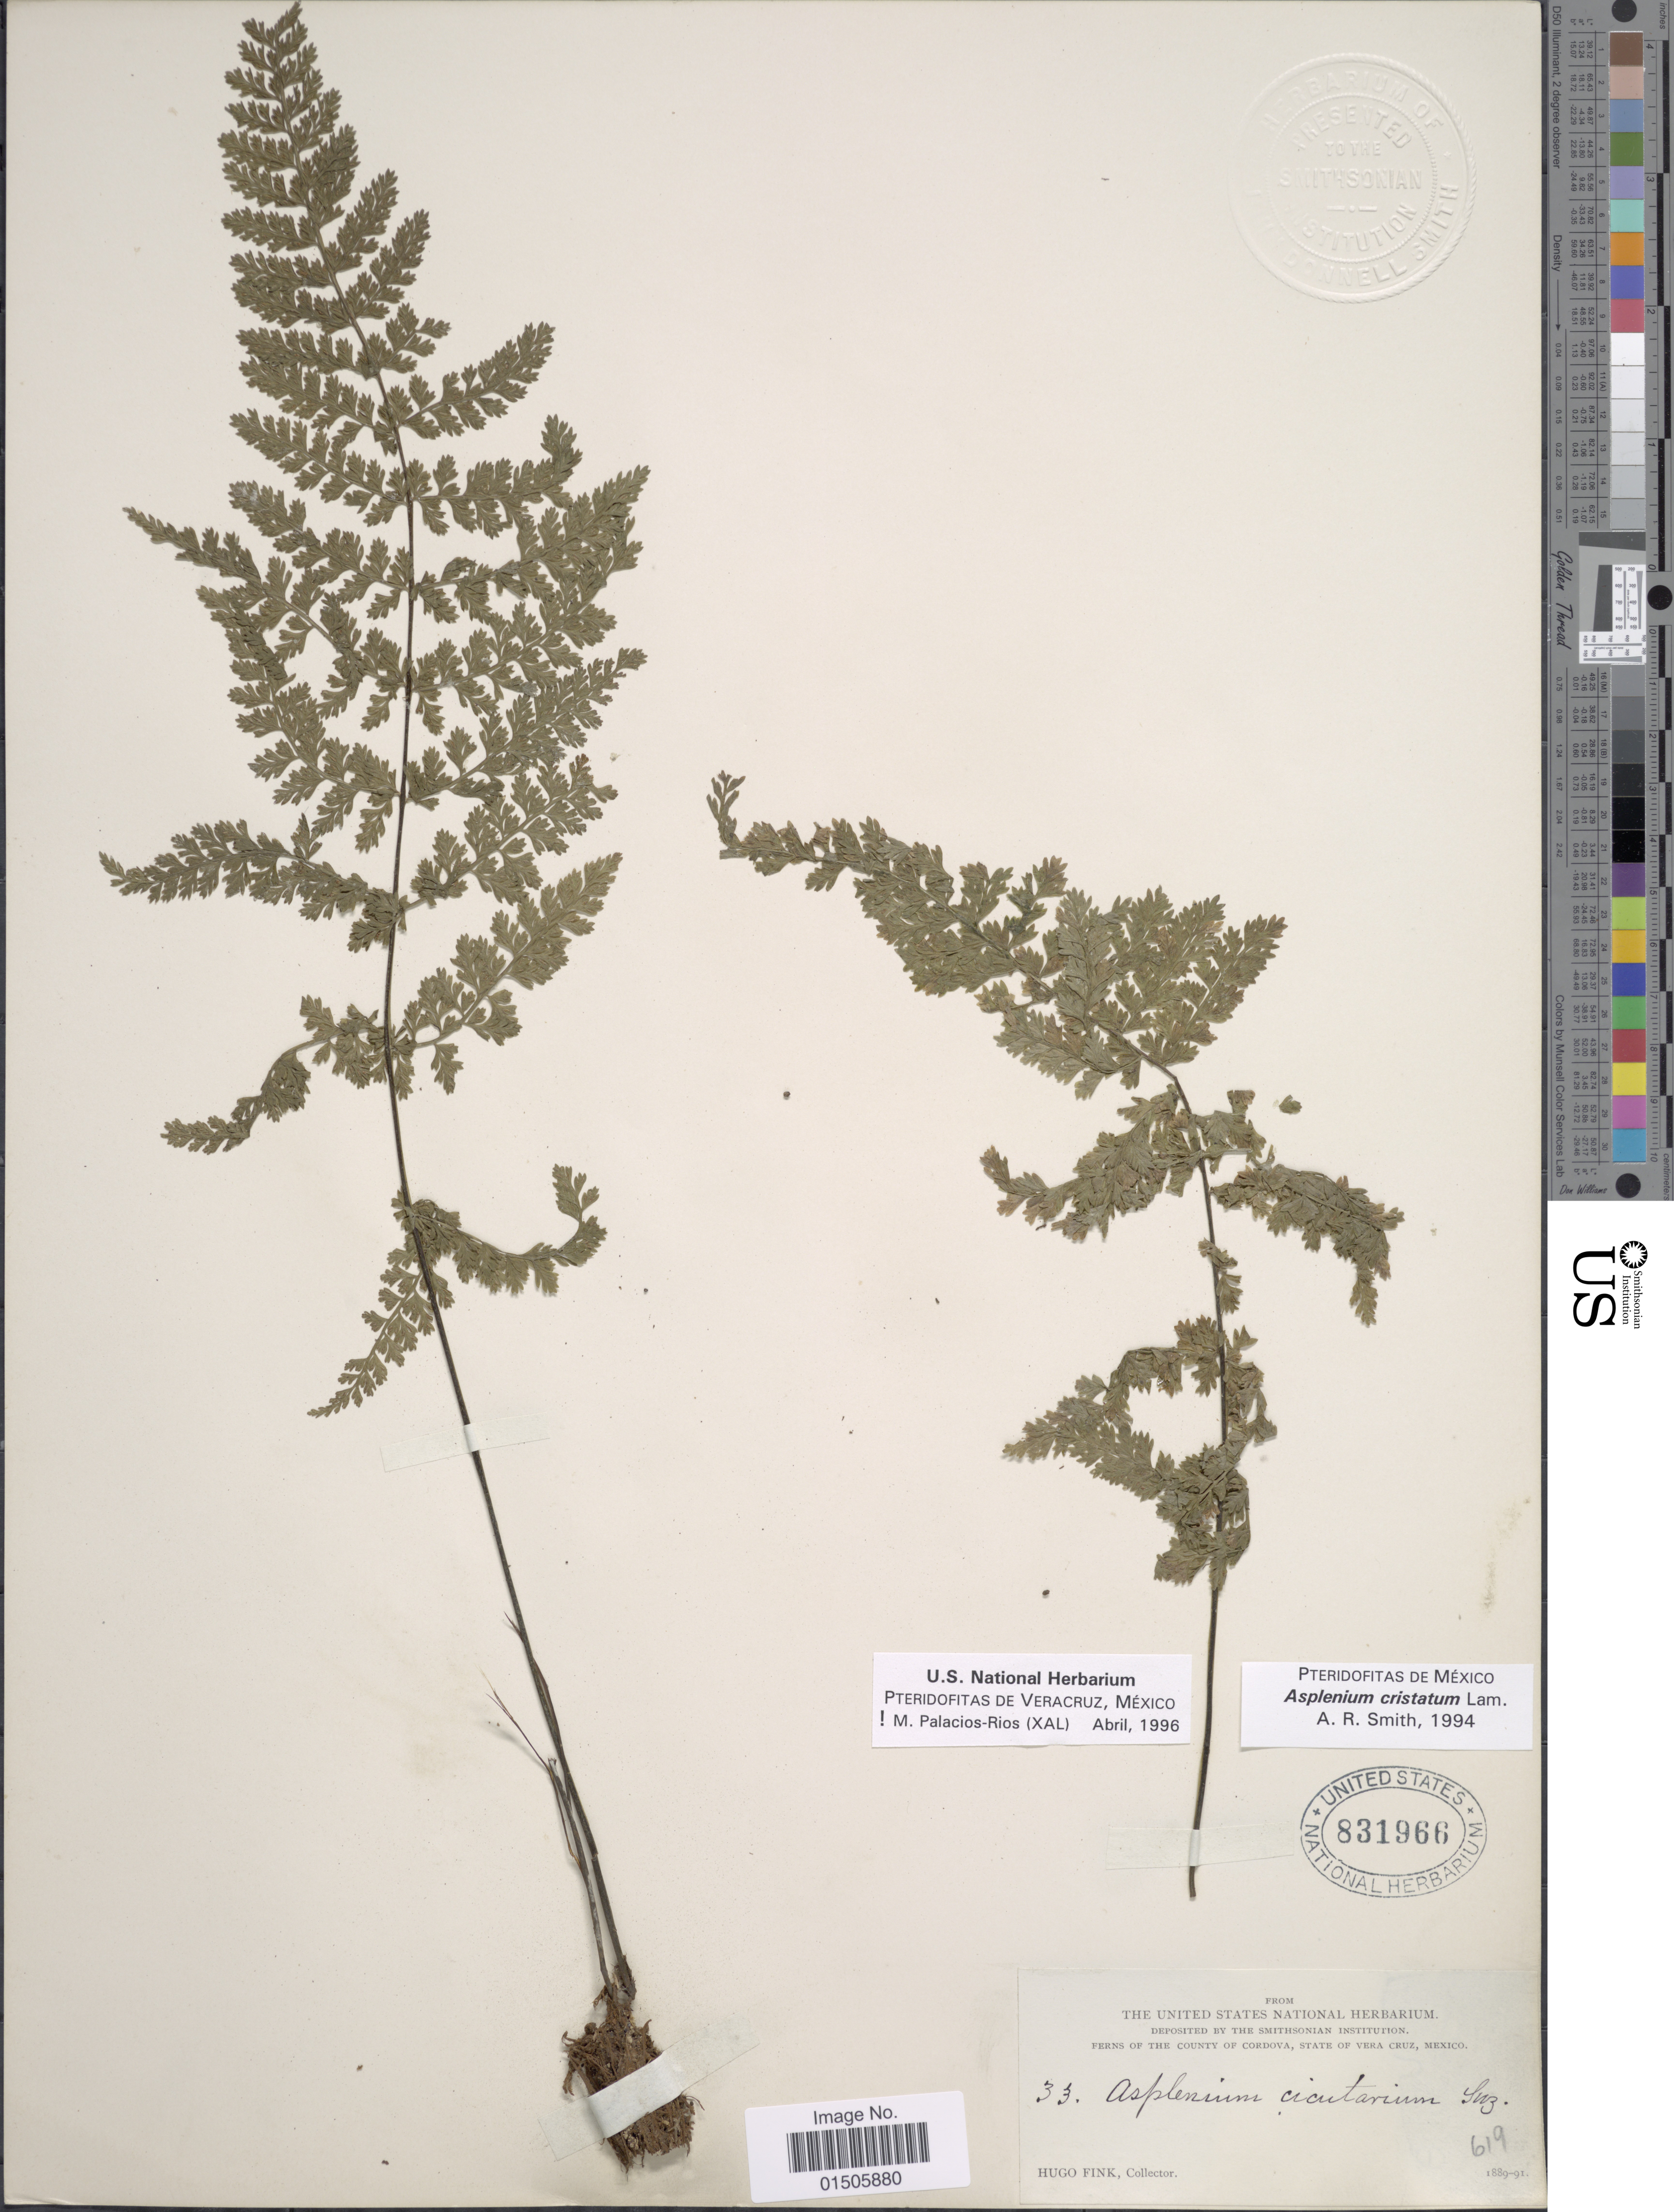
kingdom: Plantae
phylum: Tracheophyta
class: Polypodiopsida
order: Polypodiales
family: Aspleniaceae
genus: Asplenium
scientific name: Asplenium cristatum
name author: Lam.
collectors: H. Fink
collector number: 33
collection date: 1889/1891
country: Mexico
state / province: Veracruz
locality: Ferns of the County of Cordova, State of Vera Cruz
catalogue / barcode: US 831966